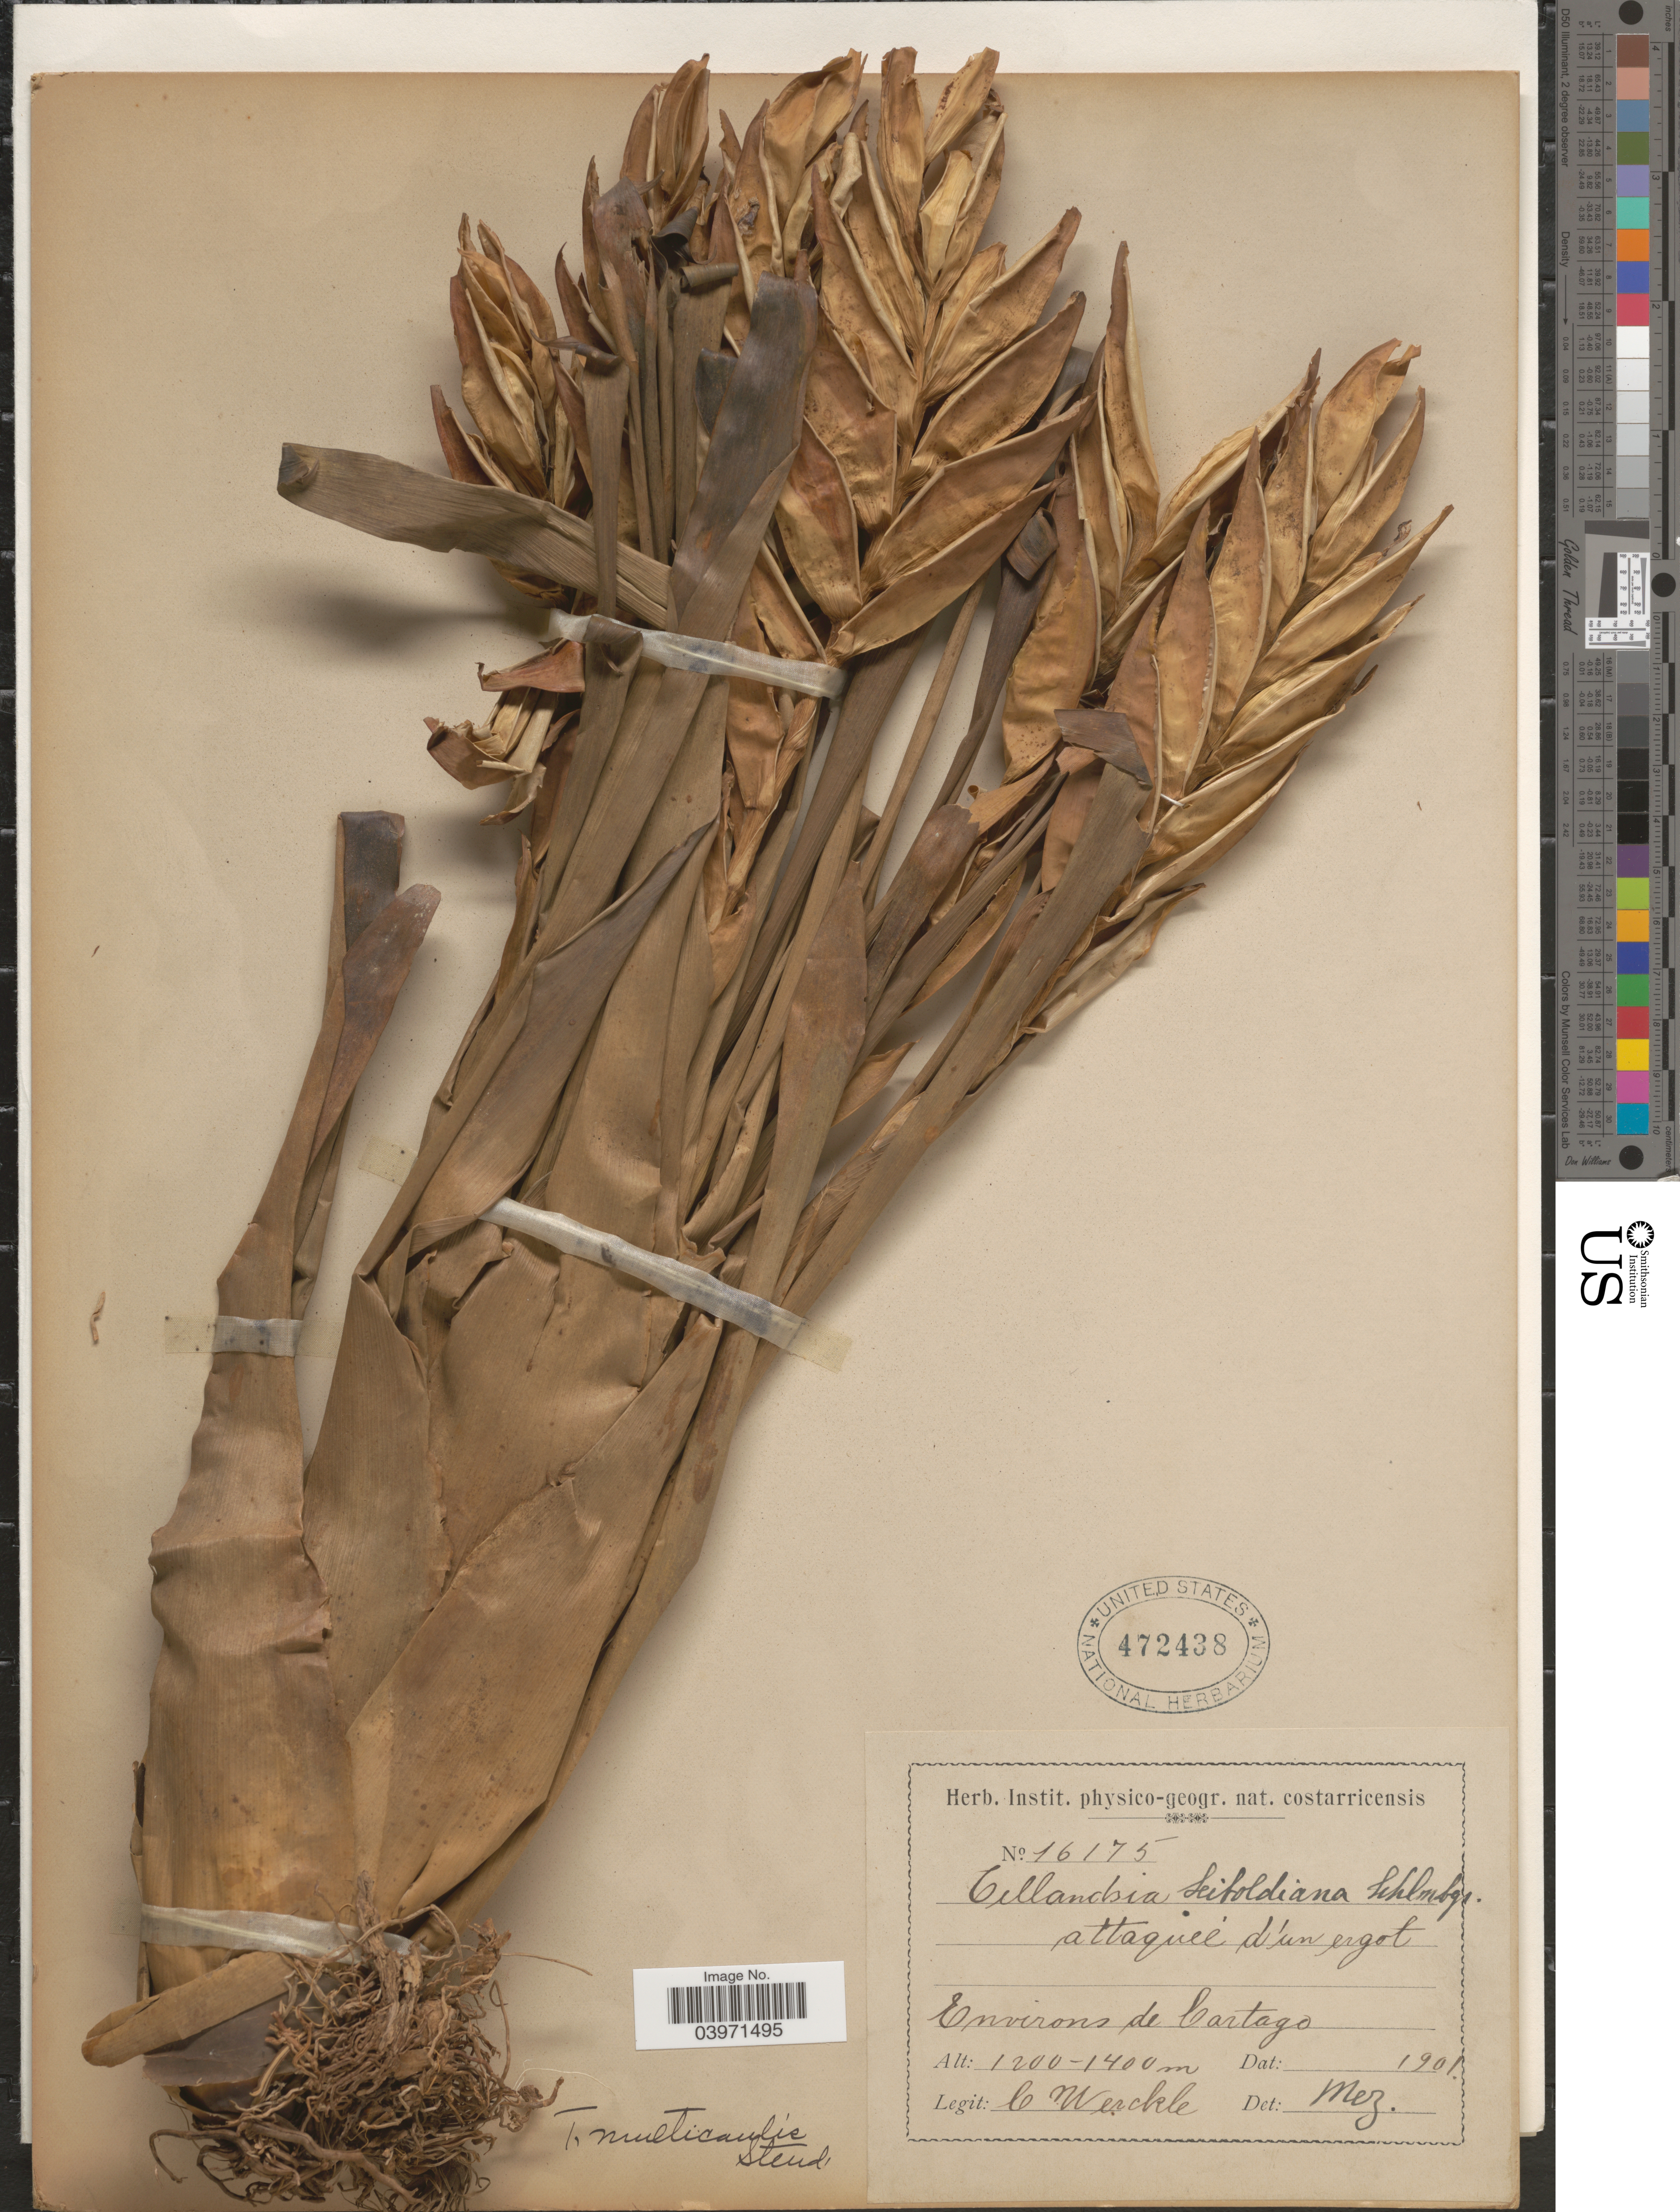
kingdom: Plantae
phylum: Tracheophyta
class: Liliopsida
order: Poales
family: Bromeliaceae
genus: Tillandsia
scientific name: Tillandsia multicaulis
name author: Steud.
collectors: C. Wercklé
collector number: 16175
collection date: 1901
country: Costa Rica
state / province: Cartago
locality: Environs de Cartago.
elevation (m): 1200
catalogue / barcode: US 472438